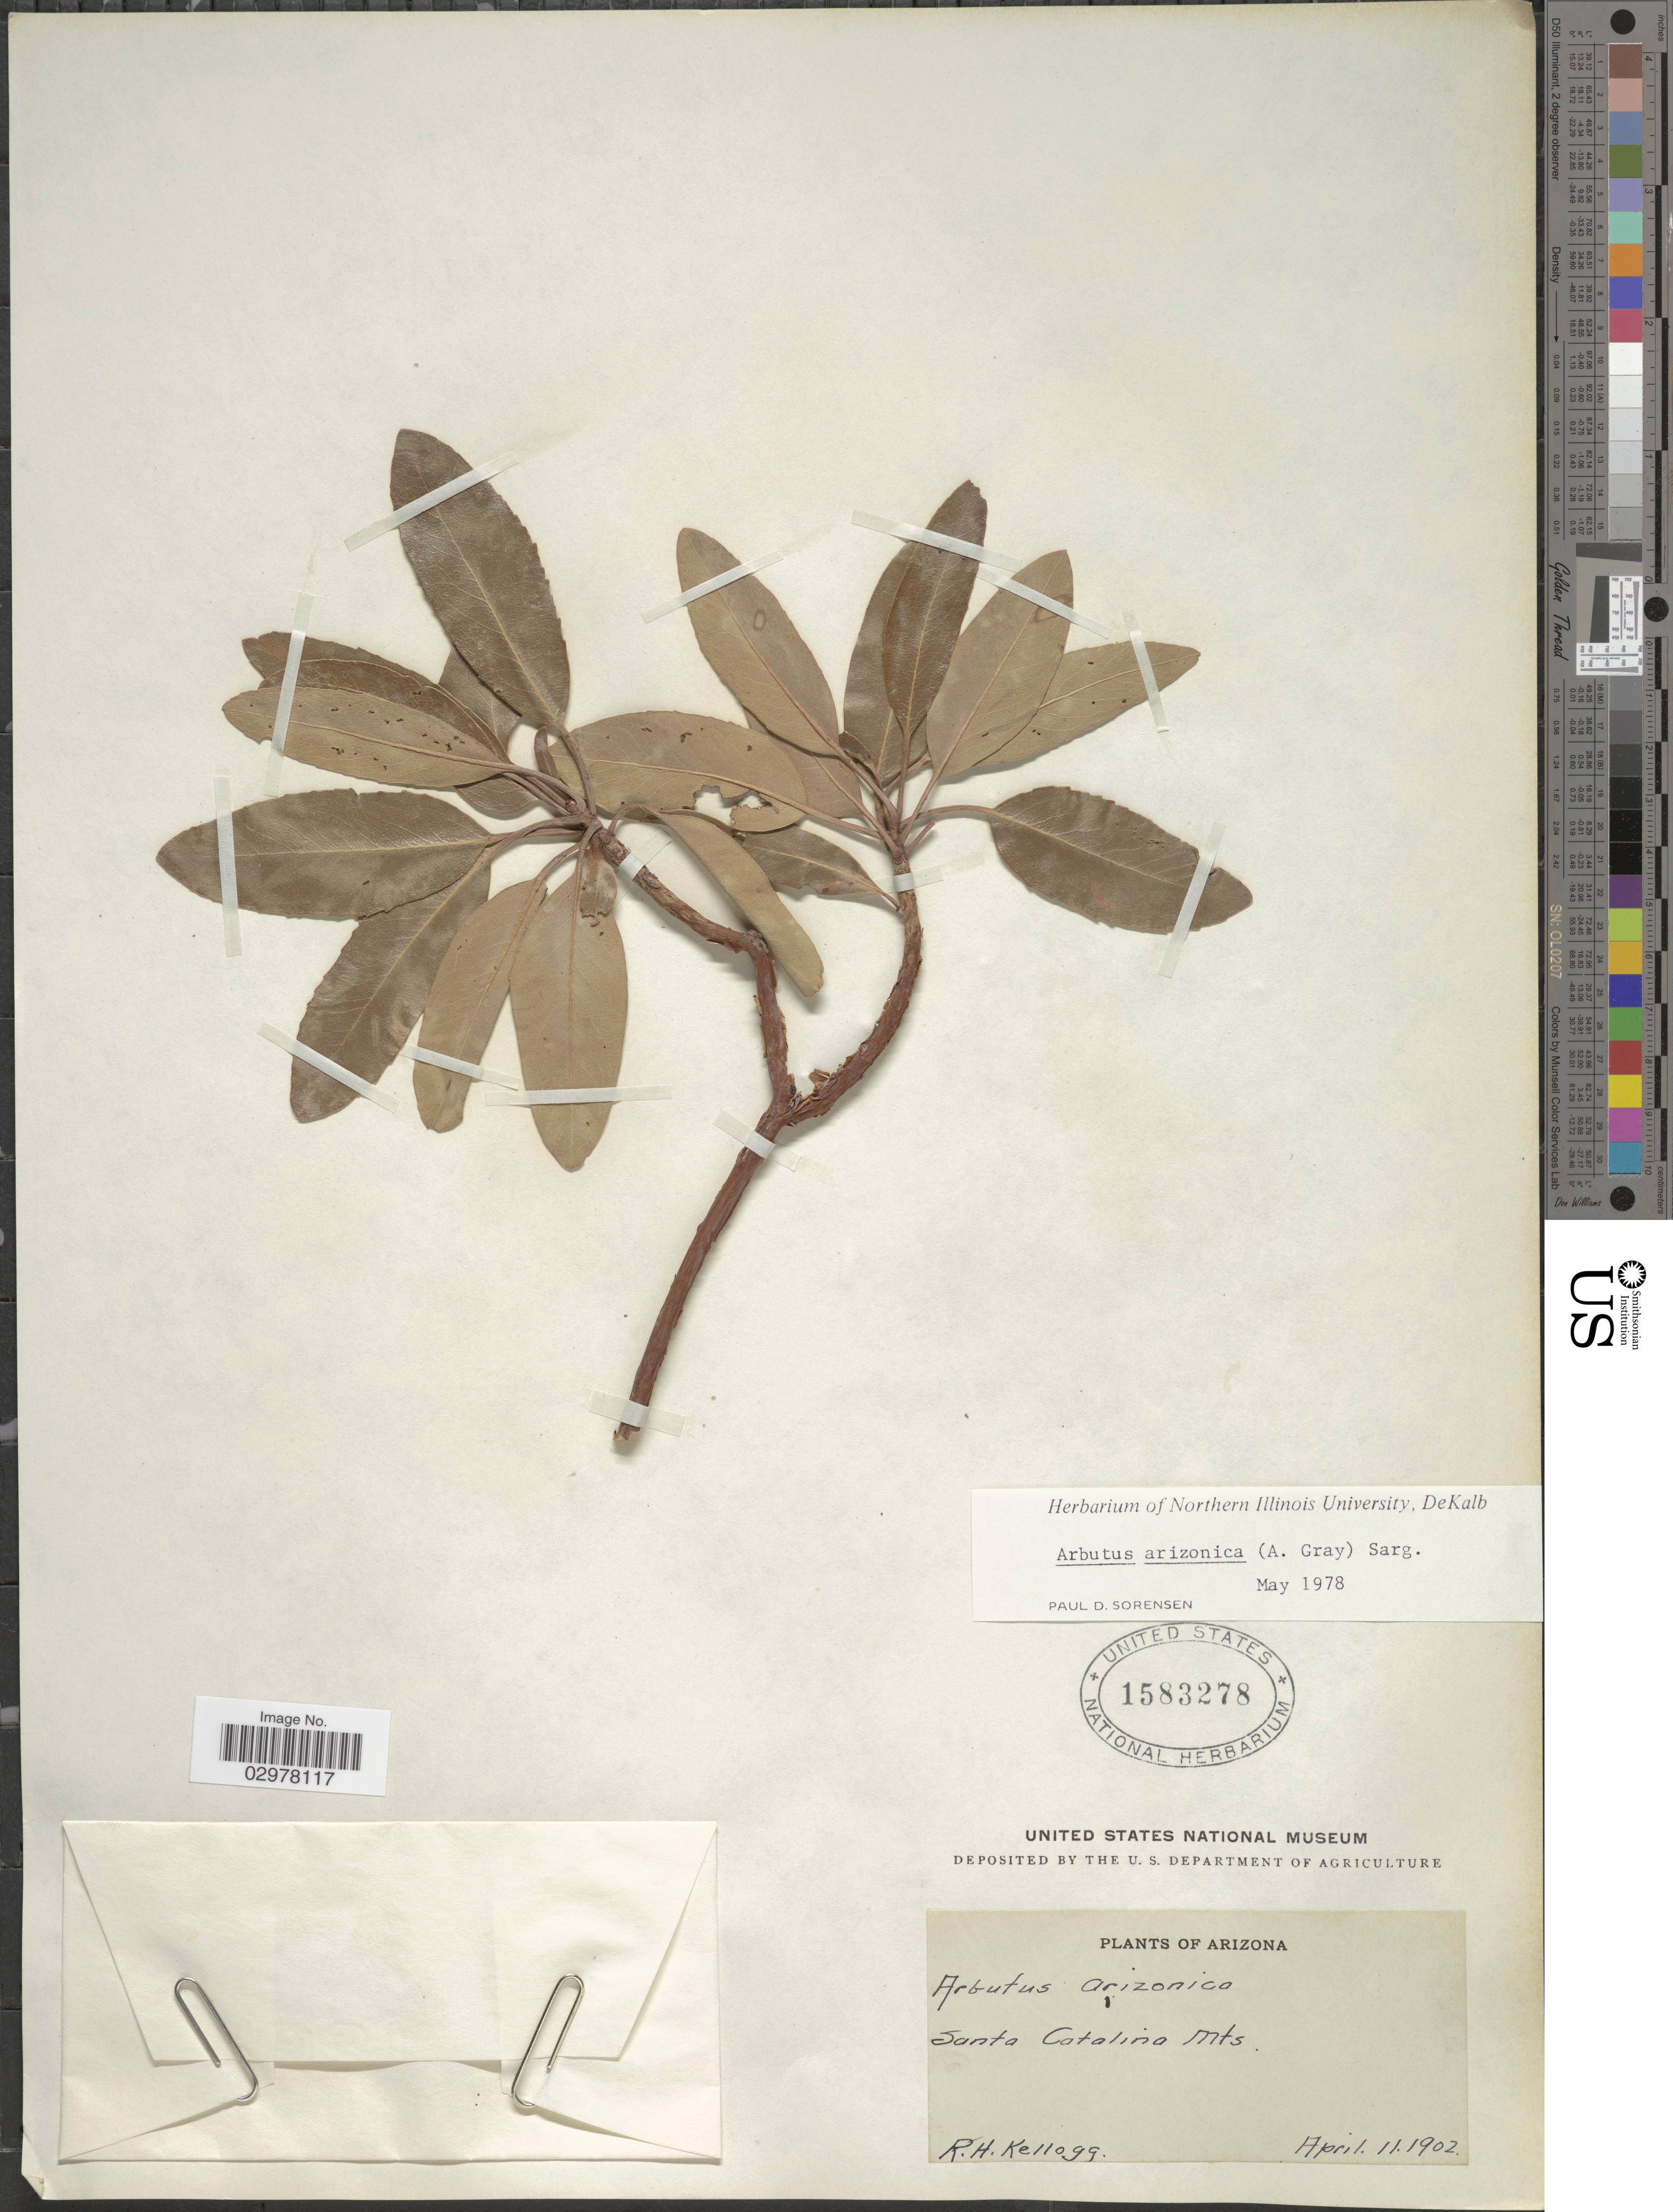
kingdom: Plantae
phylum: Tracheophyta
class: Magnoliopsida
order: Ericales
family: Ericaceae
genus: Arbutus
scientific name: Arbutus arizonica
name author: (A. Gray) Sarg.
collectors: R. Kellogg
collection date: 1902-04-11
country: United States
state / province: Arizona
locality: Santa Catalina Mts.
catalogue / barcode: US 1583278